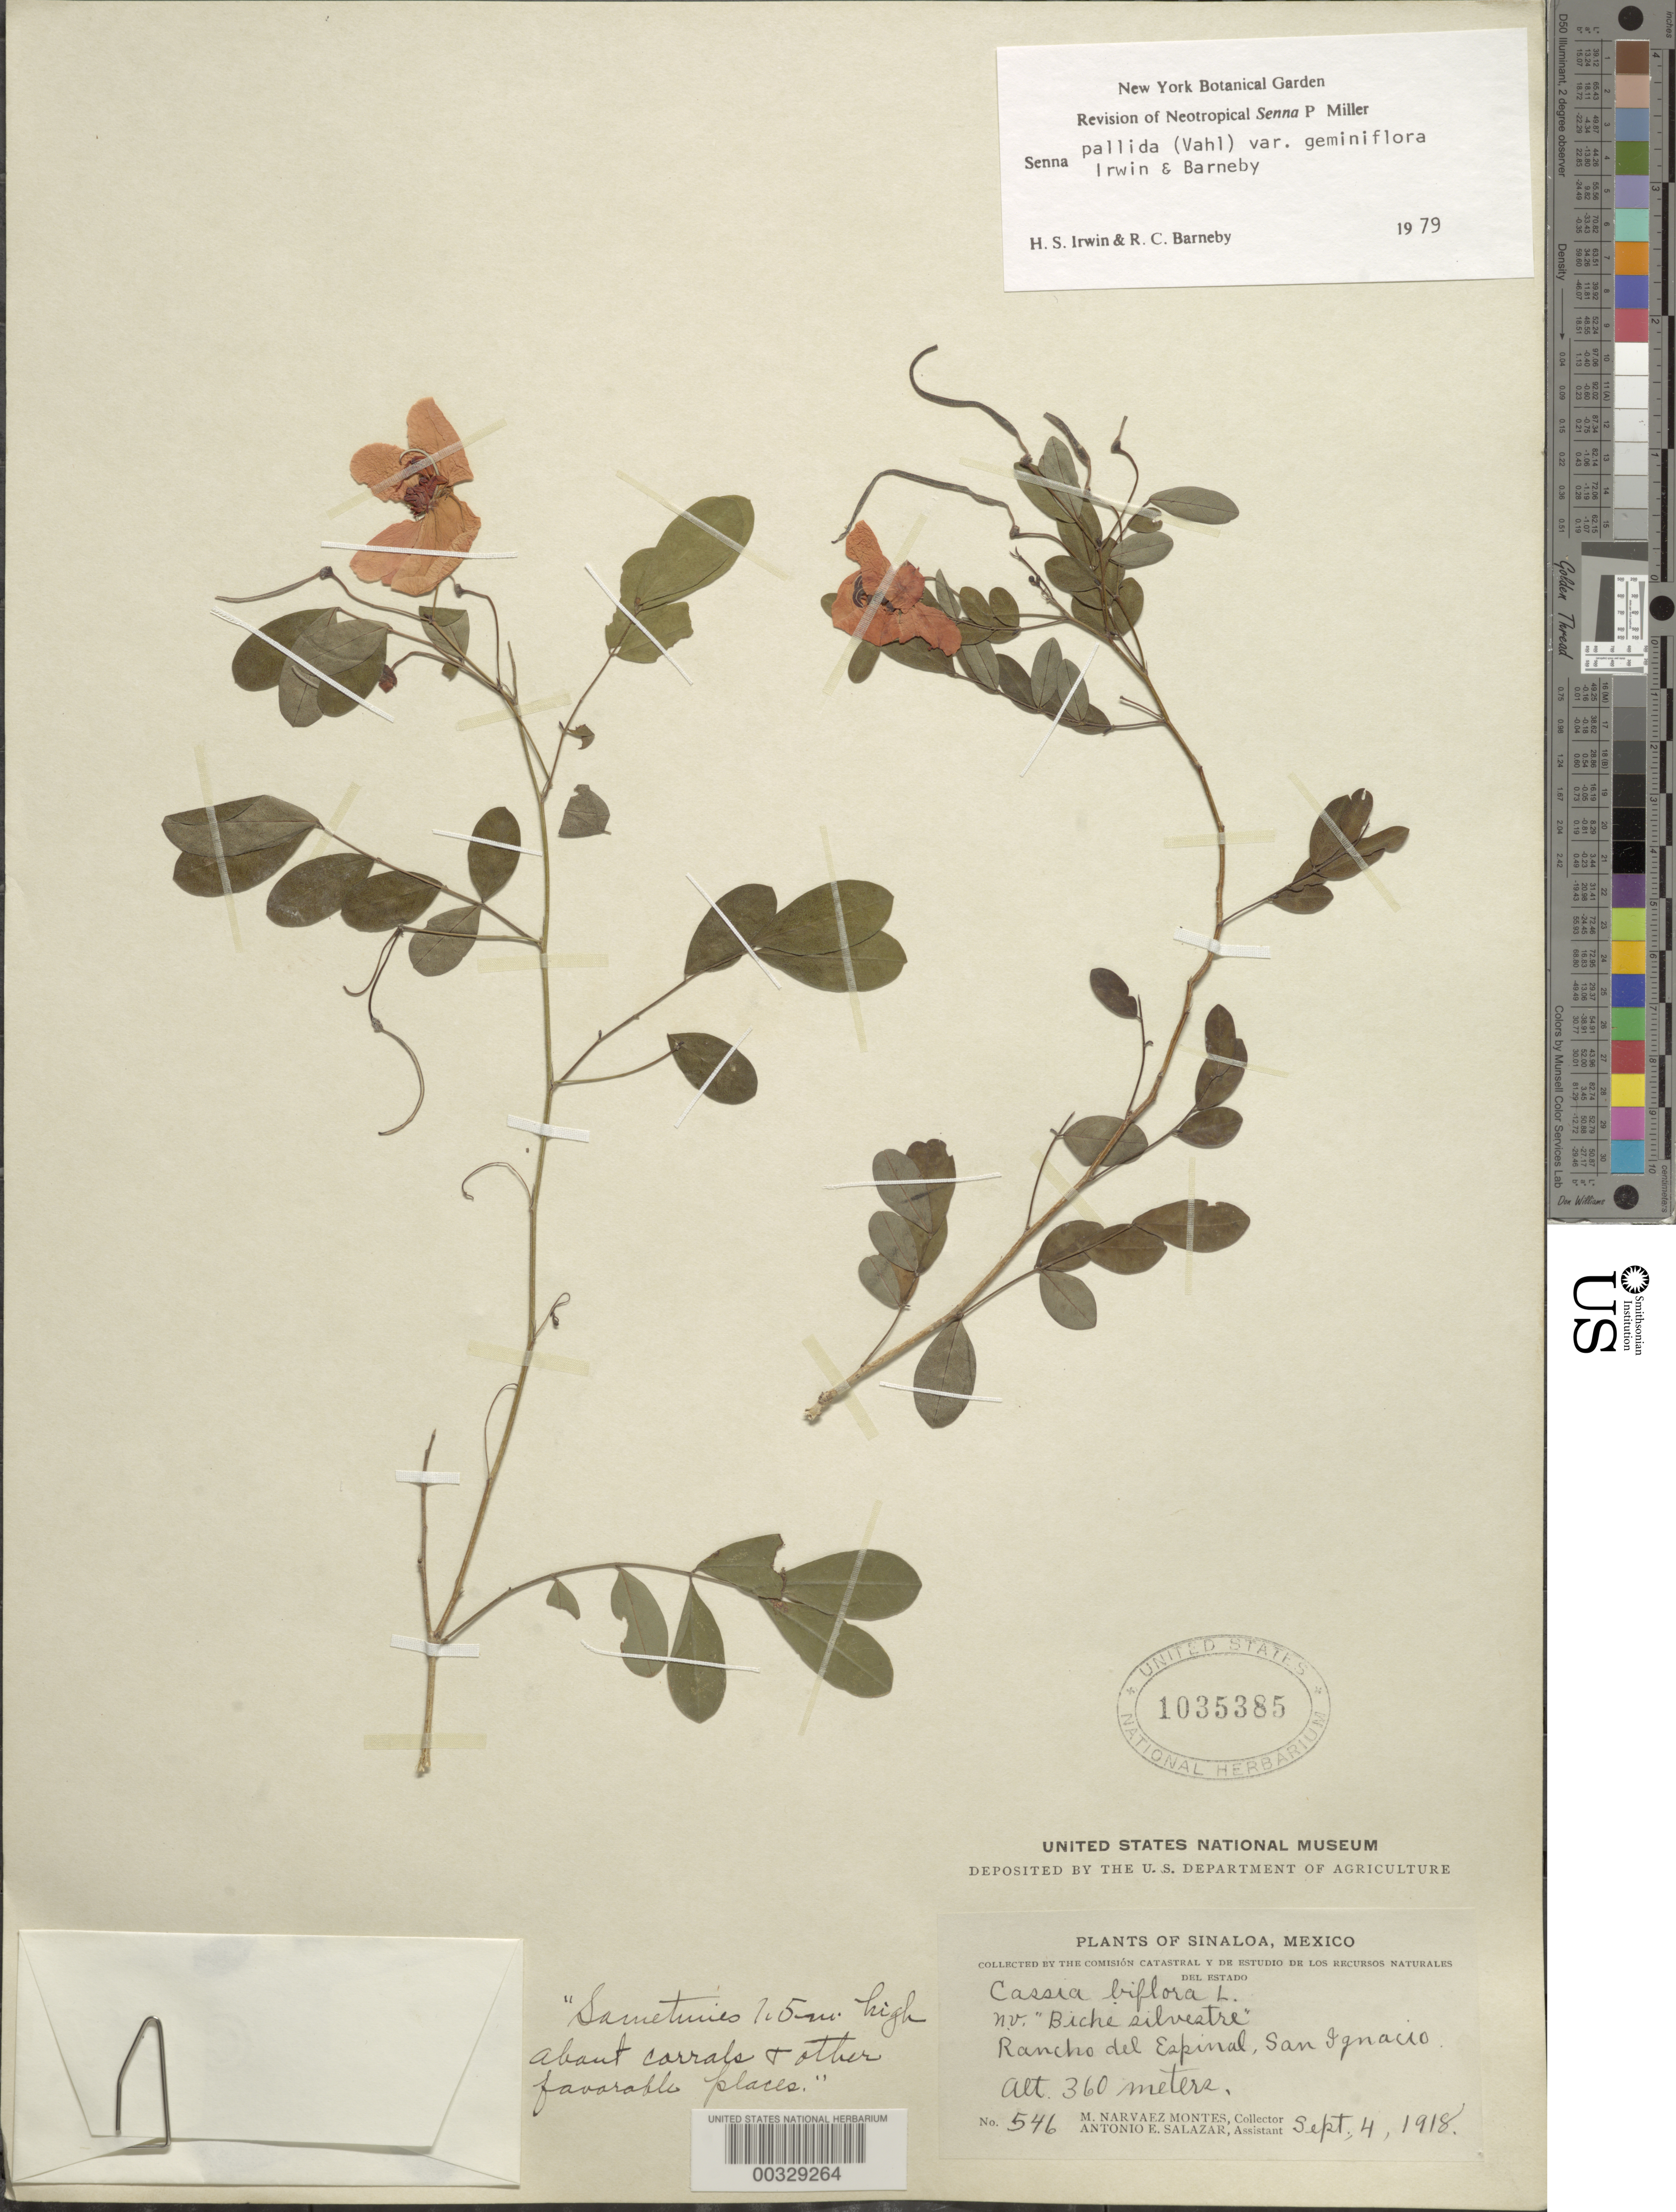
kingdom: Plantae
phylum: Tracheophyta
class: Magnoliopsida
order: Fabales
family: Fabaceae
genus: Senna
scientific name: Senna pallida var. geminiflora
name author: H.S. Irwin & Barneby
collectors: M. Montes & A. E. Salazar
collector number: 546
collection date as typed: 04 Sep 1918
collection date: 1918-09-04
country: Mexico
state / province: Sinaloa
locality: Rancho del espinal, San Ignacio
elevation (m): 360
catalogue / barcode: US 1035385